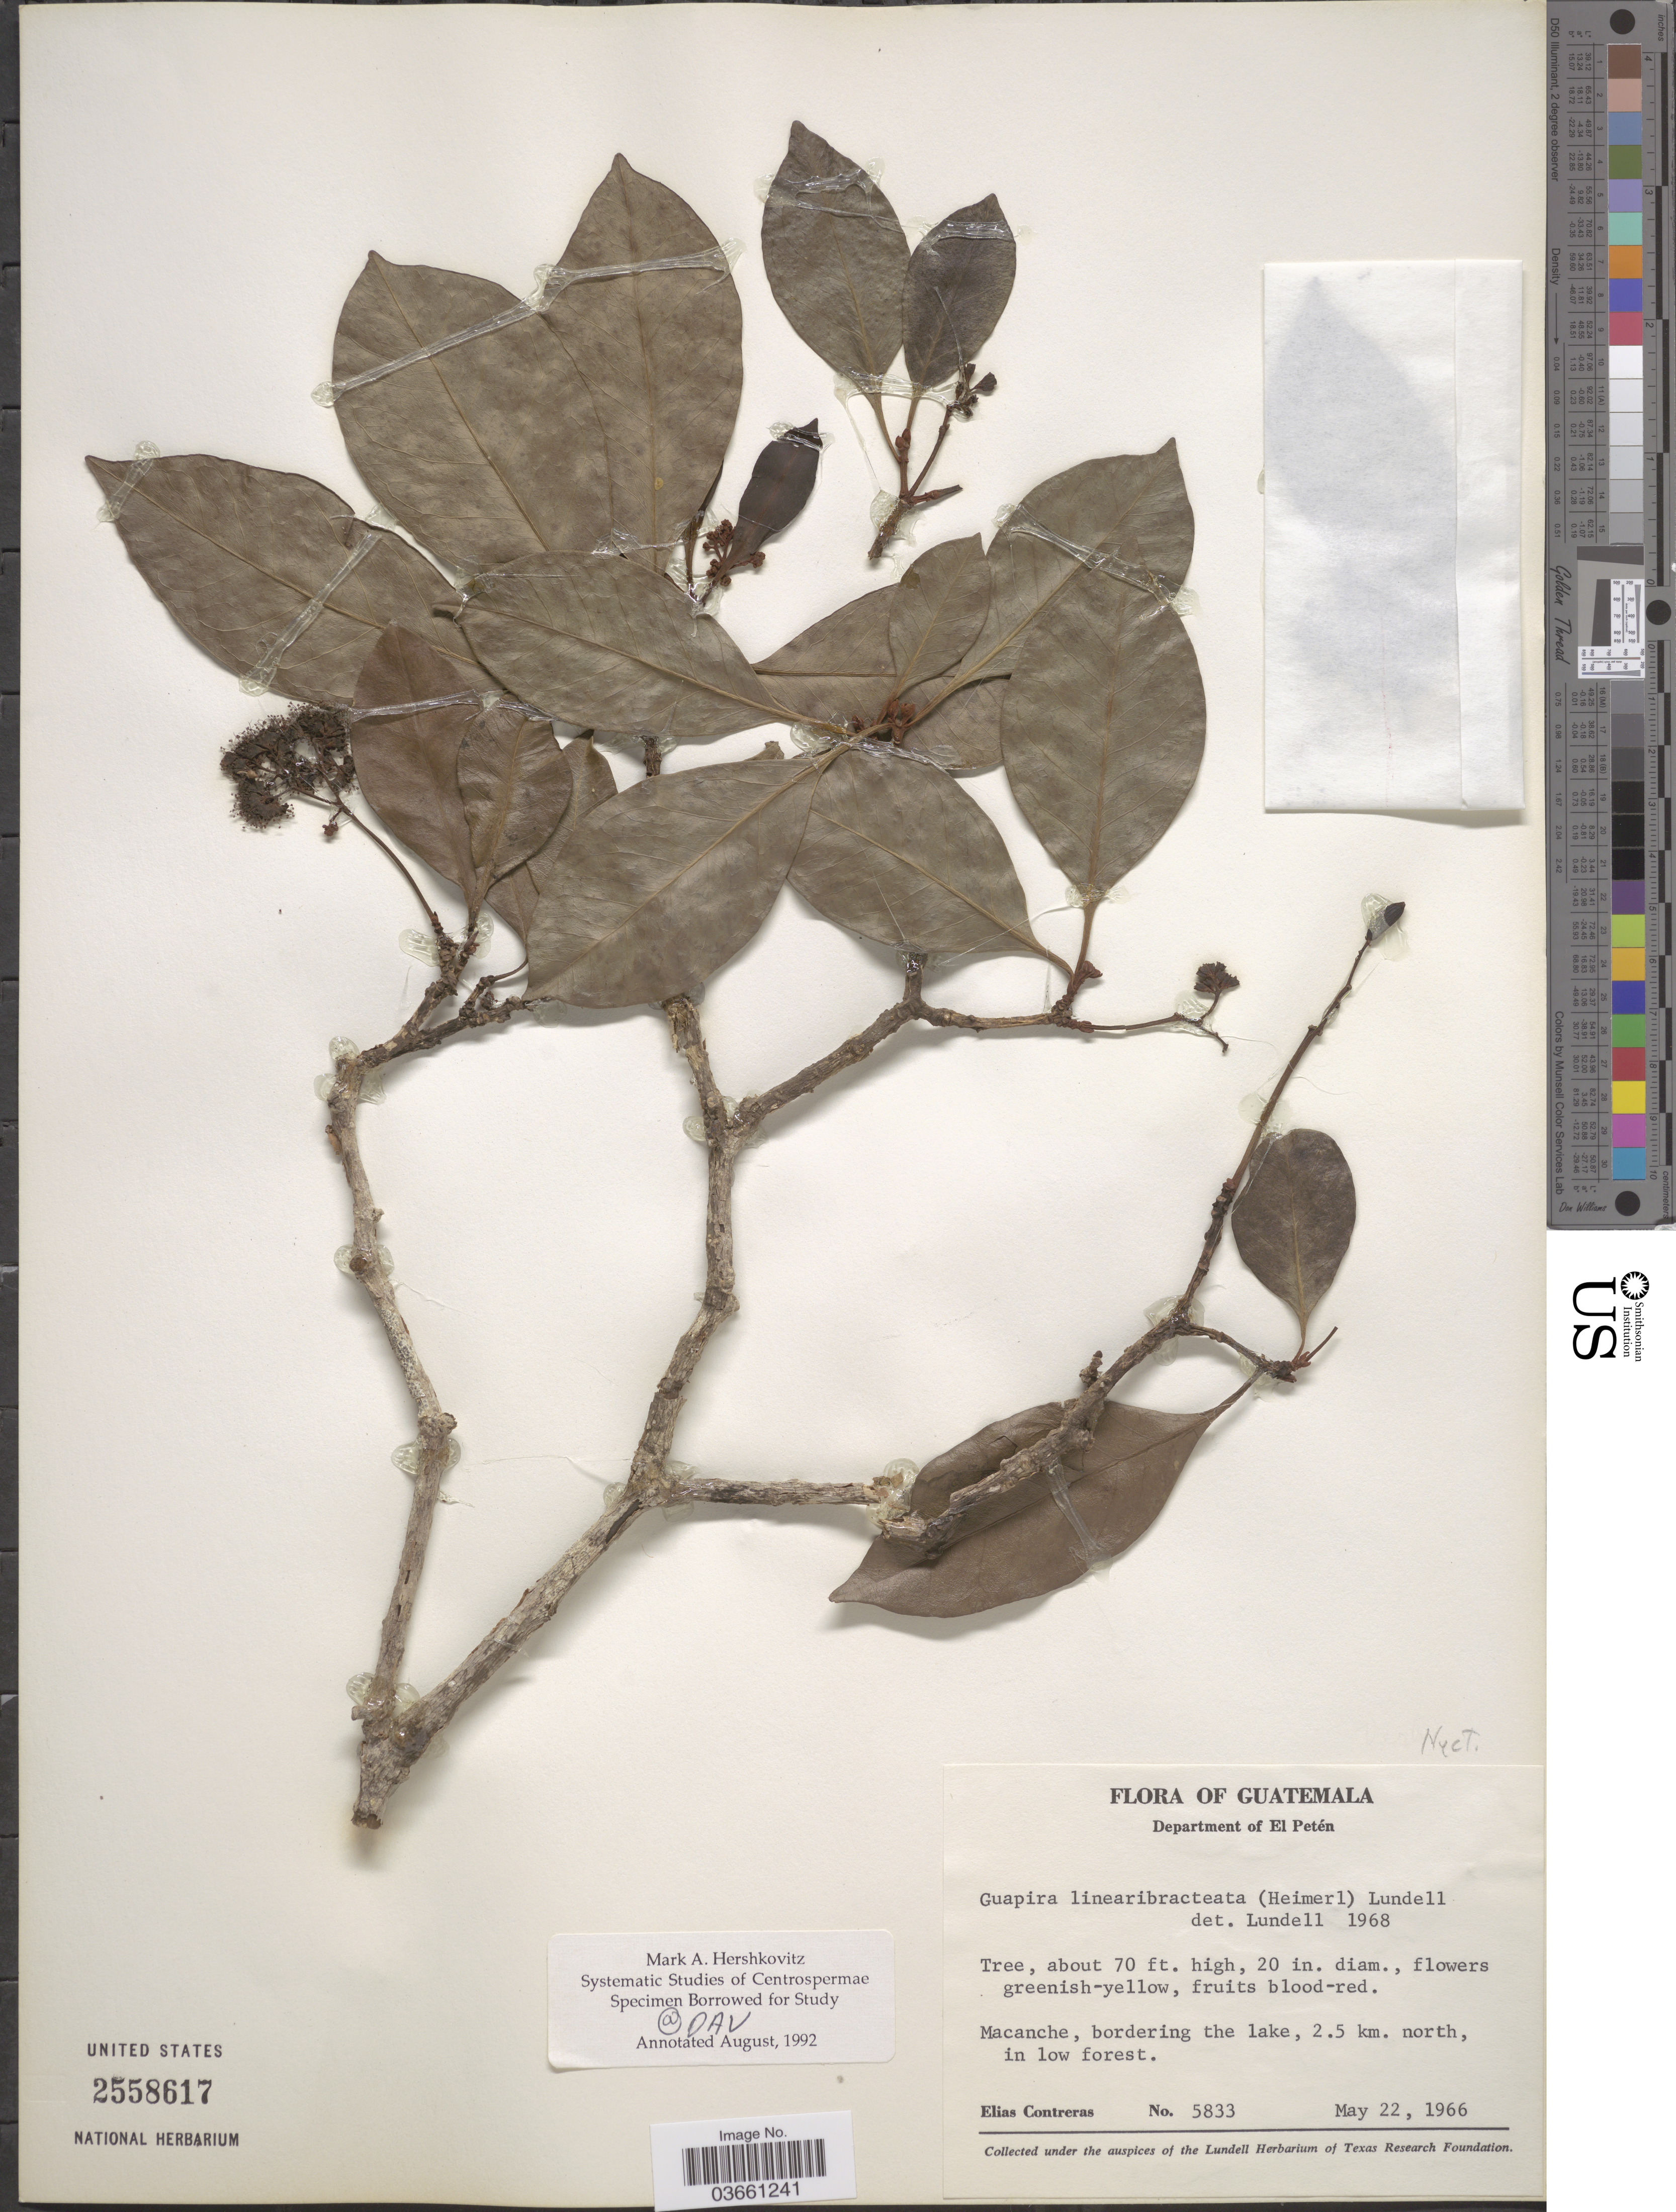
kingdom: Plantae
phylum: Tracheophyta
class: Magnoliopsida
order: Caryophyllales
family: Nyctaginaceae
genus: Guapira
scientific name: Guapira costaricana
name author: (Standl.) Woodson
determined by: Strong, Mark T., (BOT), Smithsonian Institution - National Museum of Natural History (UNITED STATES)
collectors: E. Contreras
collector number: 5833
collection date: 1966-05-22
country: Guatemala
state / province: El Petén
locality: Department of El Petén. Macanche, bordering the lake, 2.5 km. north, in low forest.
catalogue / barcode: US 2558617